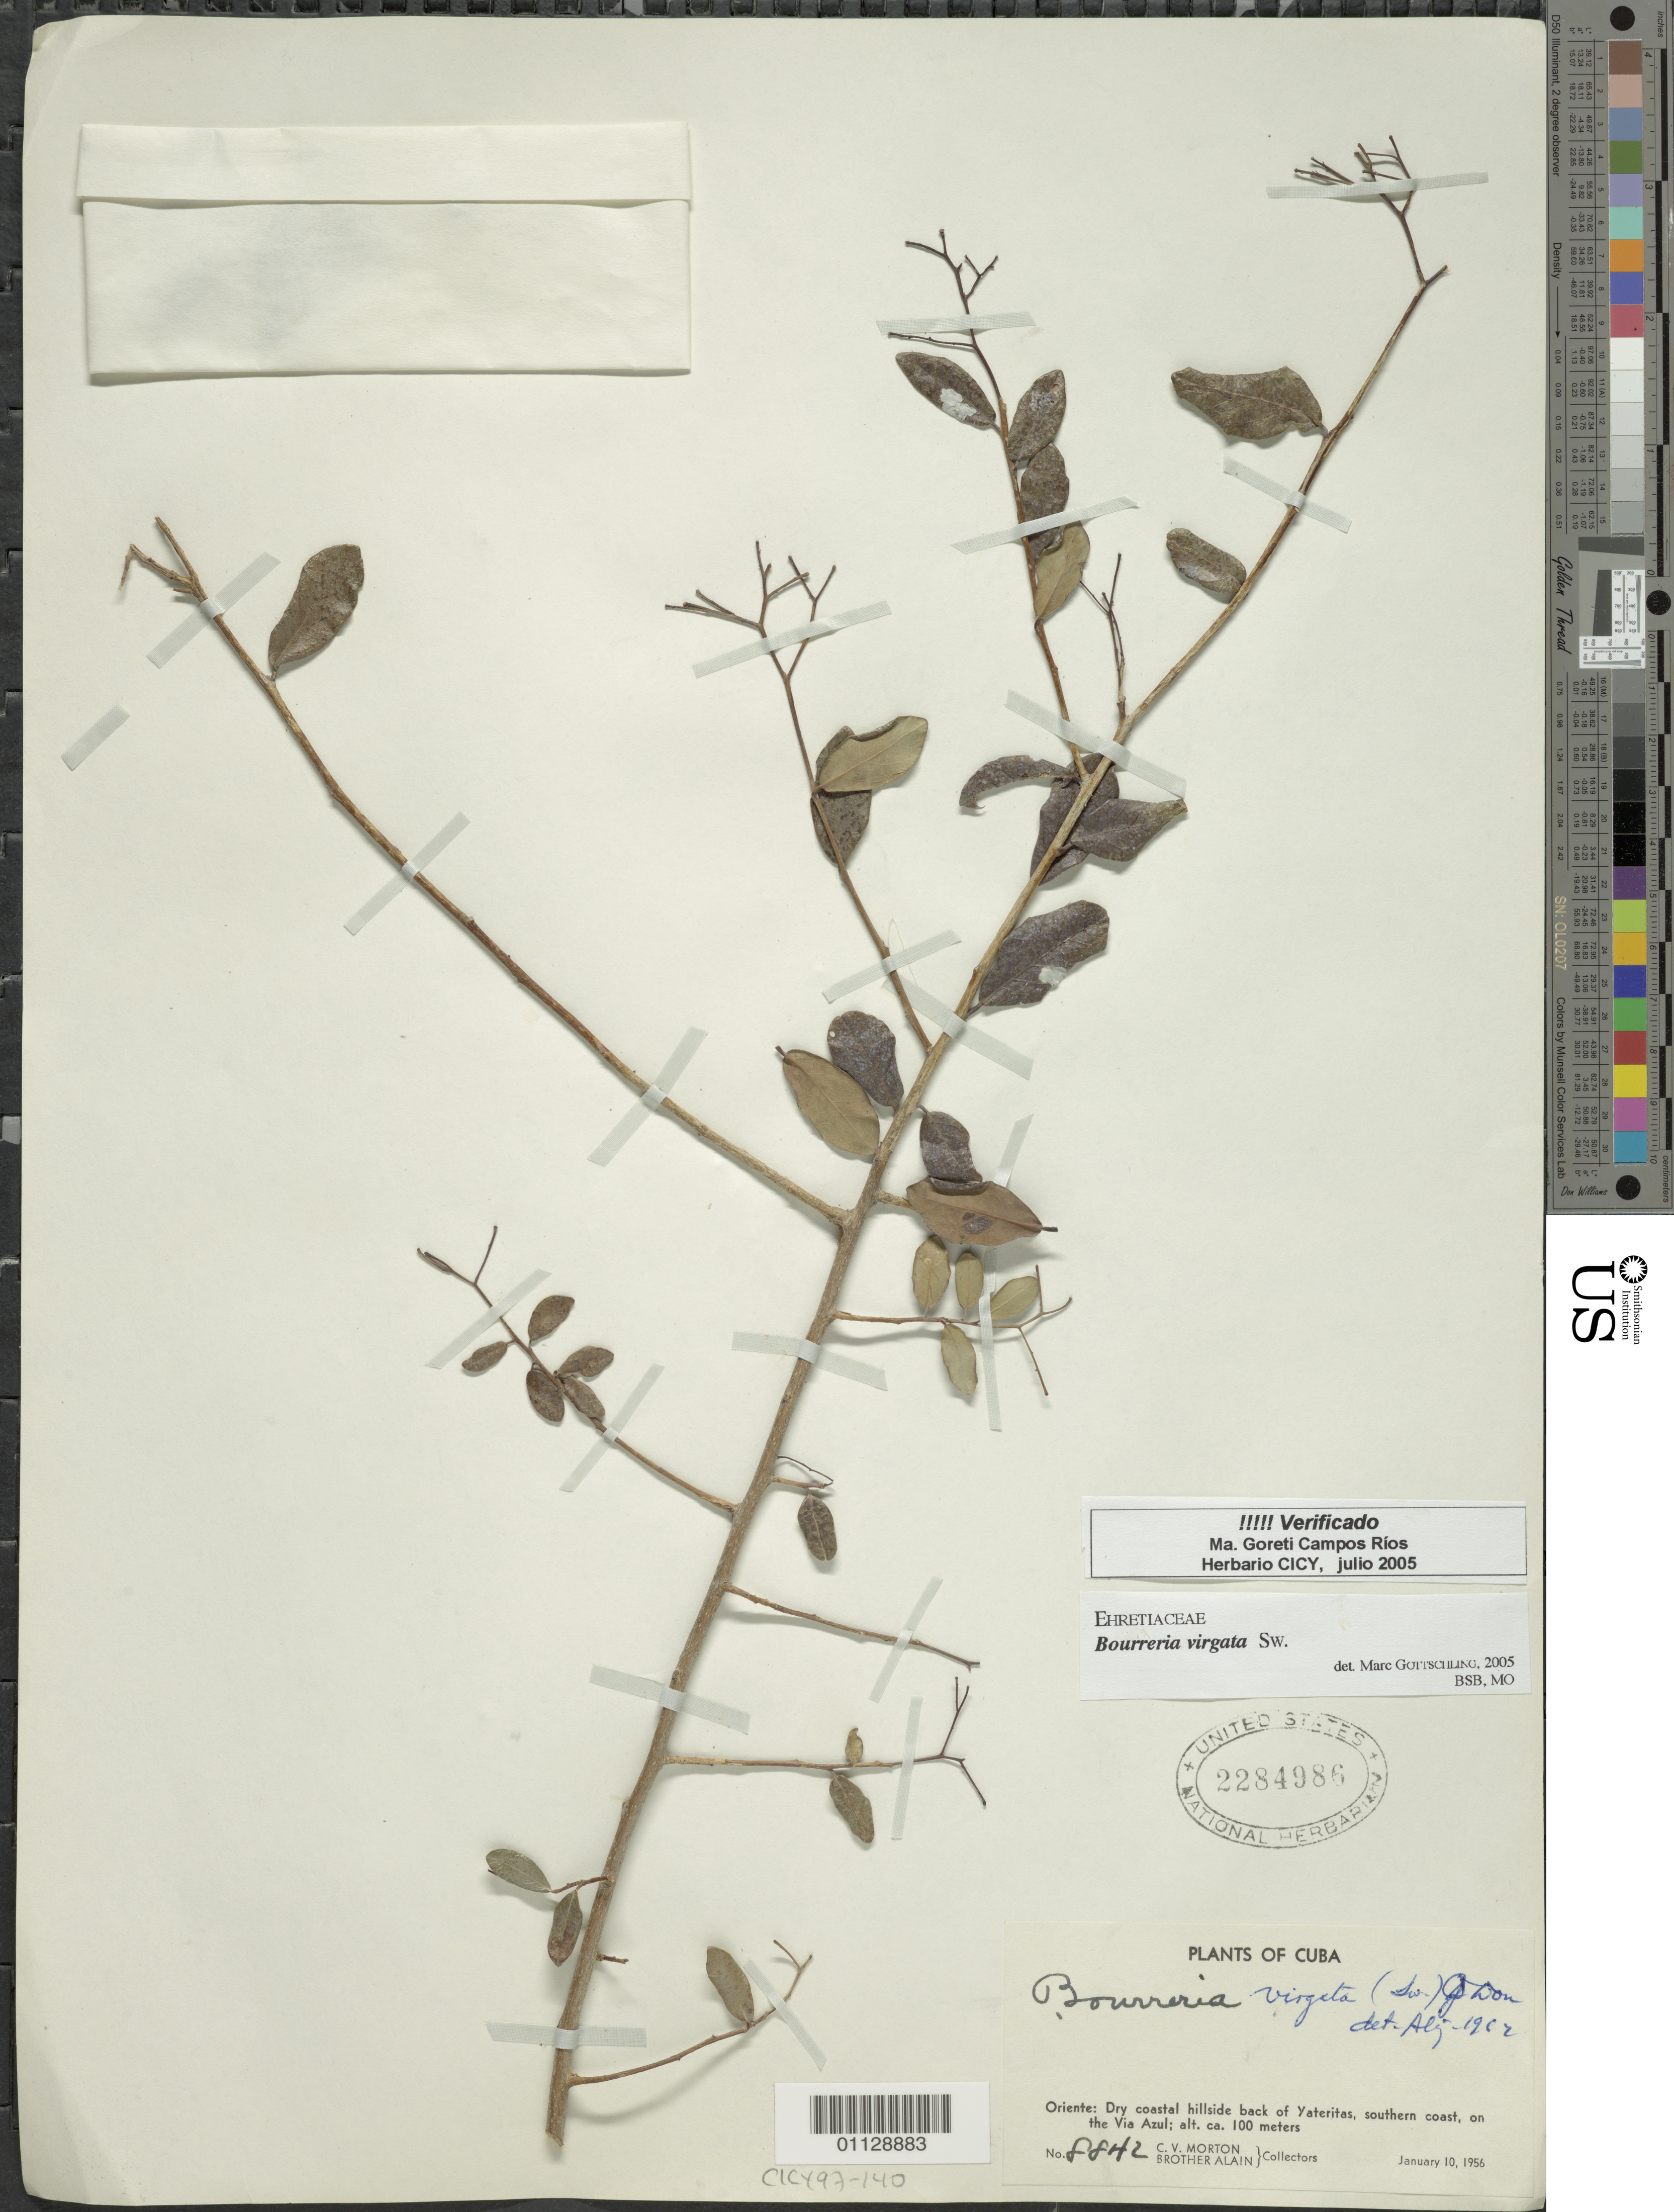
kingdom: Plantae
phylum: Tracheophyta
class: Magnoliopsida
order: Boraginales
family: Ehretiaceae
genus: Bourreria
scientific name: Bourreria virgata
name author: (Sw.) G. Don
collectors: C. V. Morton & A. H. Liogier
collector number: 8842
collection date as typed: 10 Jan 1956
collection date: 1956-01-10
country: Cuba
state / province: Guantánamo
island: Cuba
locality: Dry coastal hillside back of Yateritas, southern coast, on the via Azul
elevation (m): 100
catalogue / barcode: US 2284986